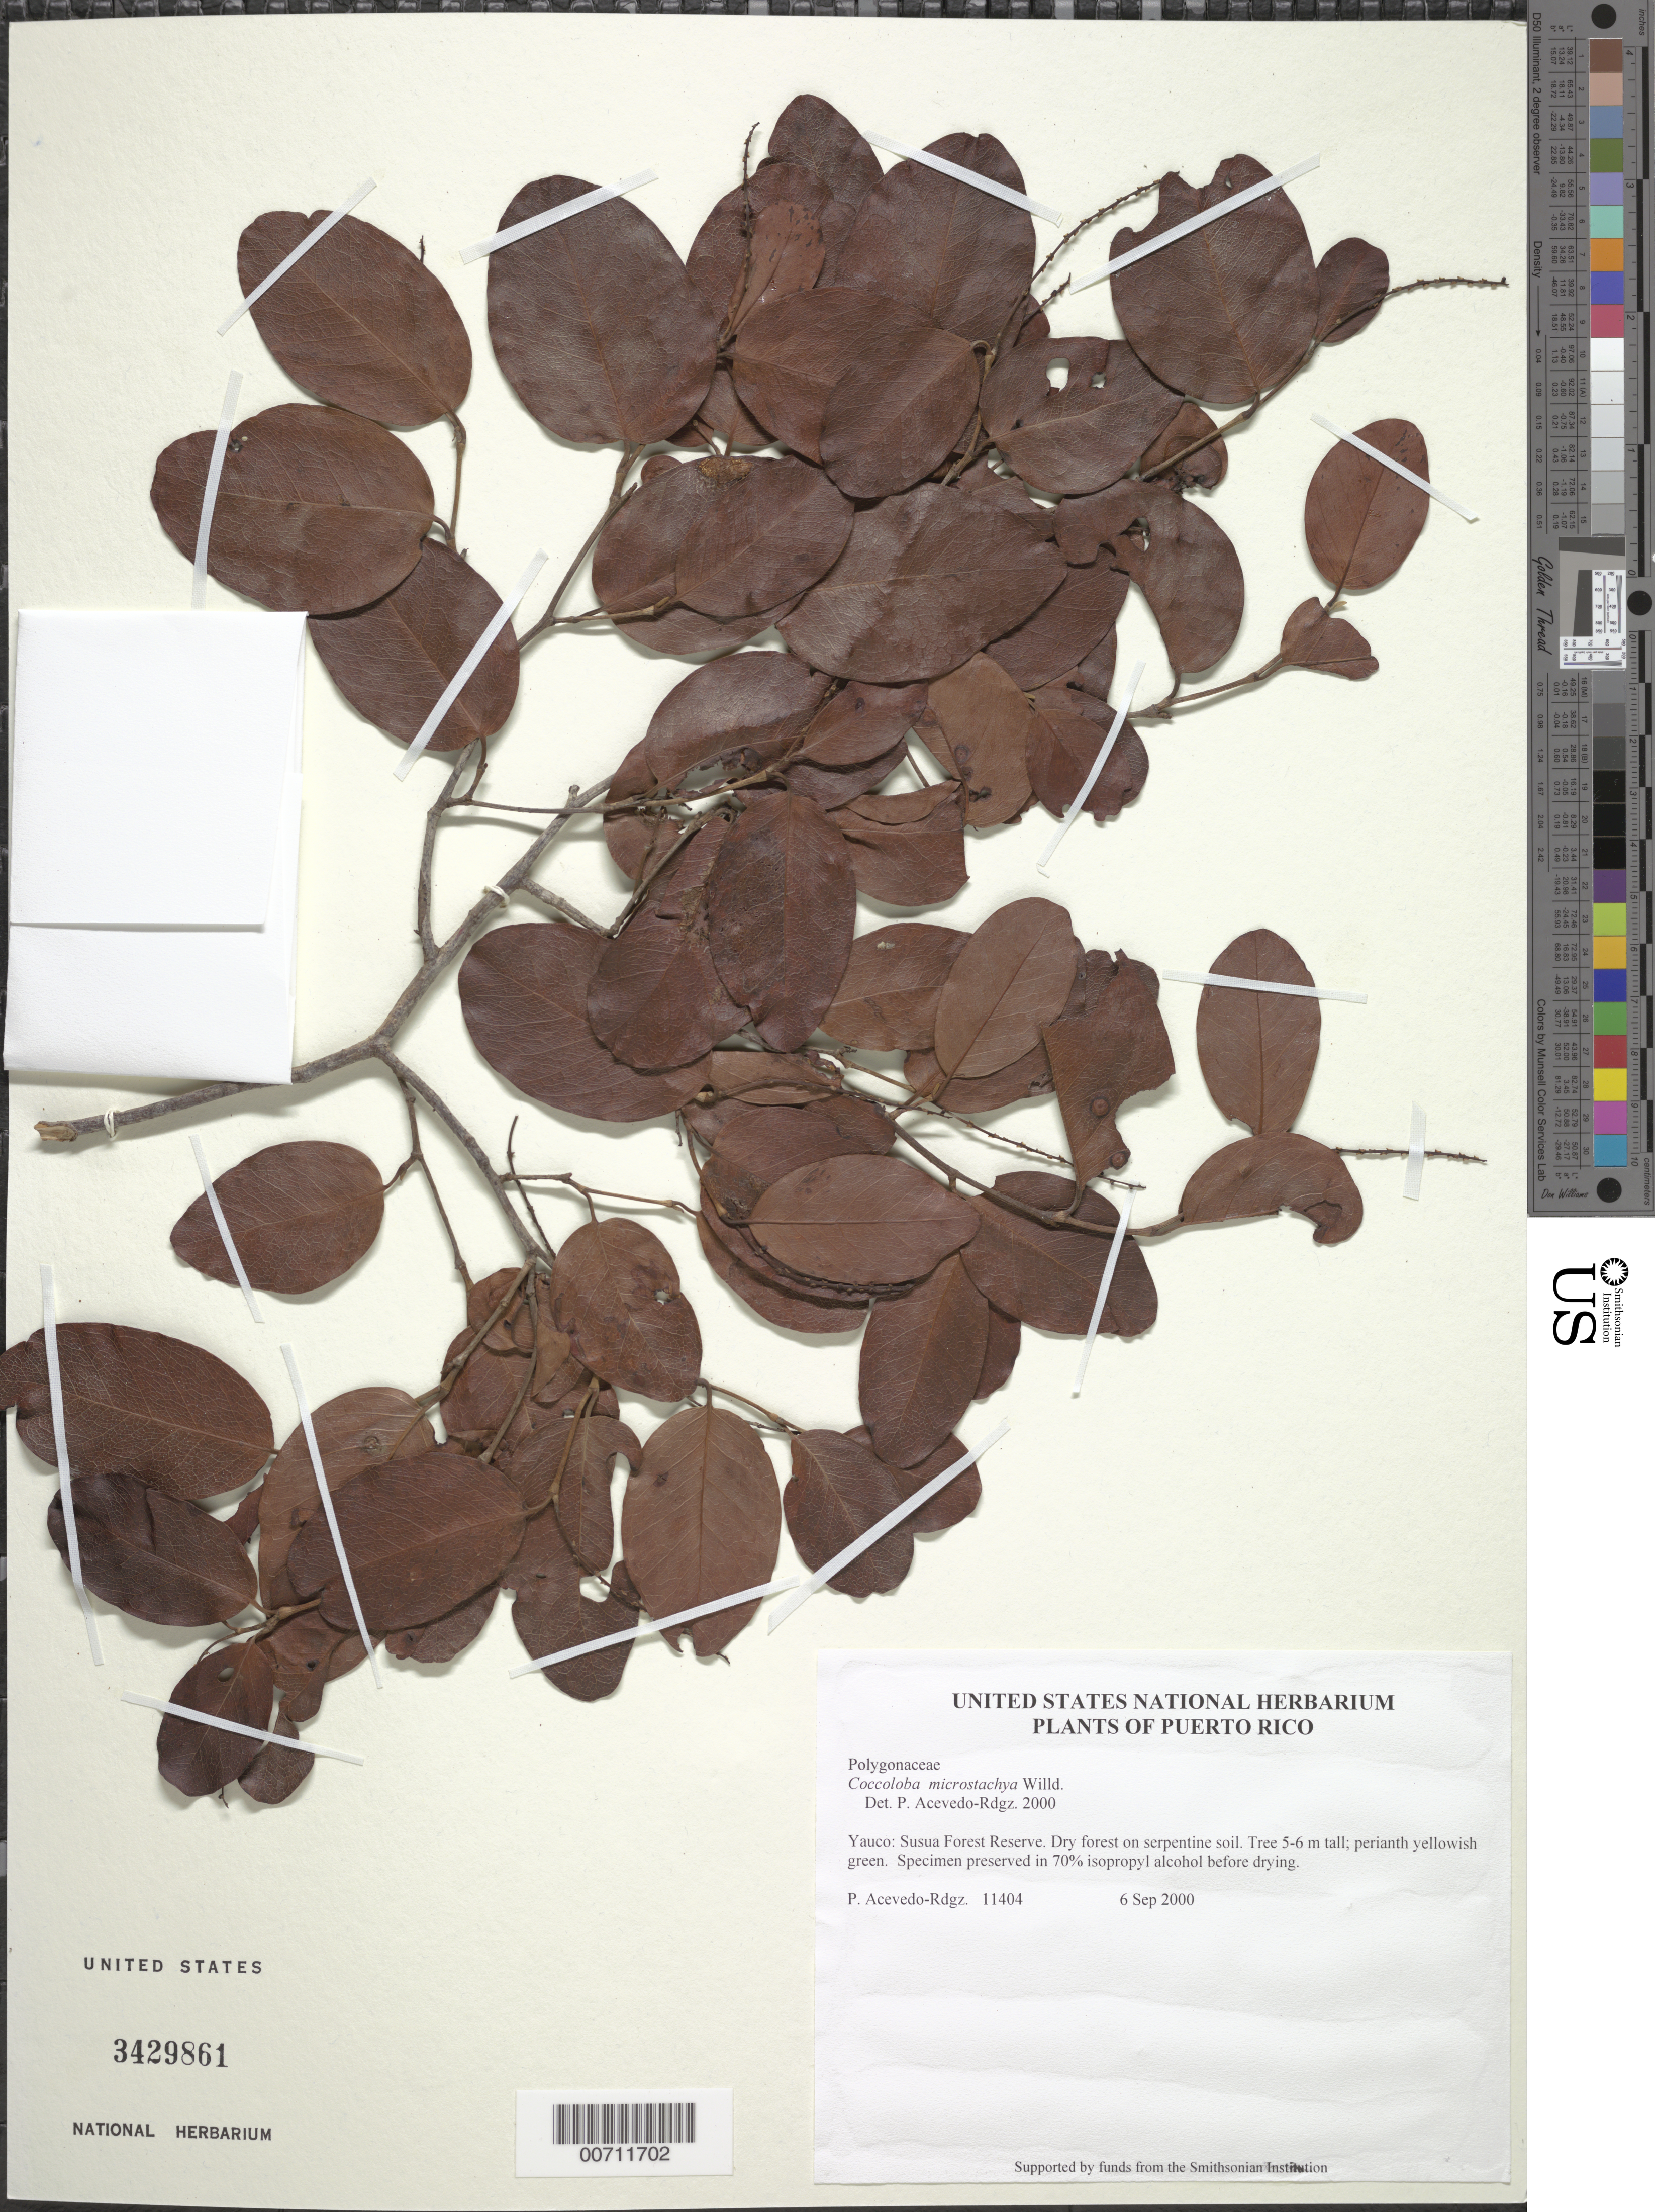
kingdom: Plantae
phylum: Tracheophyta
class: Magnoliopsida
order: Caryophyllales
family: Polygonaceae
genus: Coccoloba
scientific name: Coccoloba microstachya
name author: Willd.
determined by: Acevedo-Rodríguez, P., (BOT), Smithsonian Institution - National Museum of Natural History (UNITED STATES)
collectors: P. Acevedo-Rodr.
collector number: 11404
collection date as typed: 06 Sep 2000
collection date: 2000-09-06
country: Puerto Rico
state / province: Yauco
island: Puerto Rico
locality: Yauco: Susua Forest Reserve.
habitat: Dry forest on serpentine soil.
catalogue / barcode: US 3429861